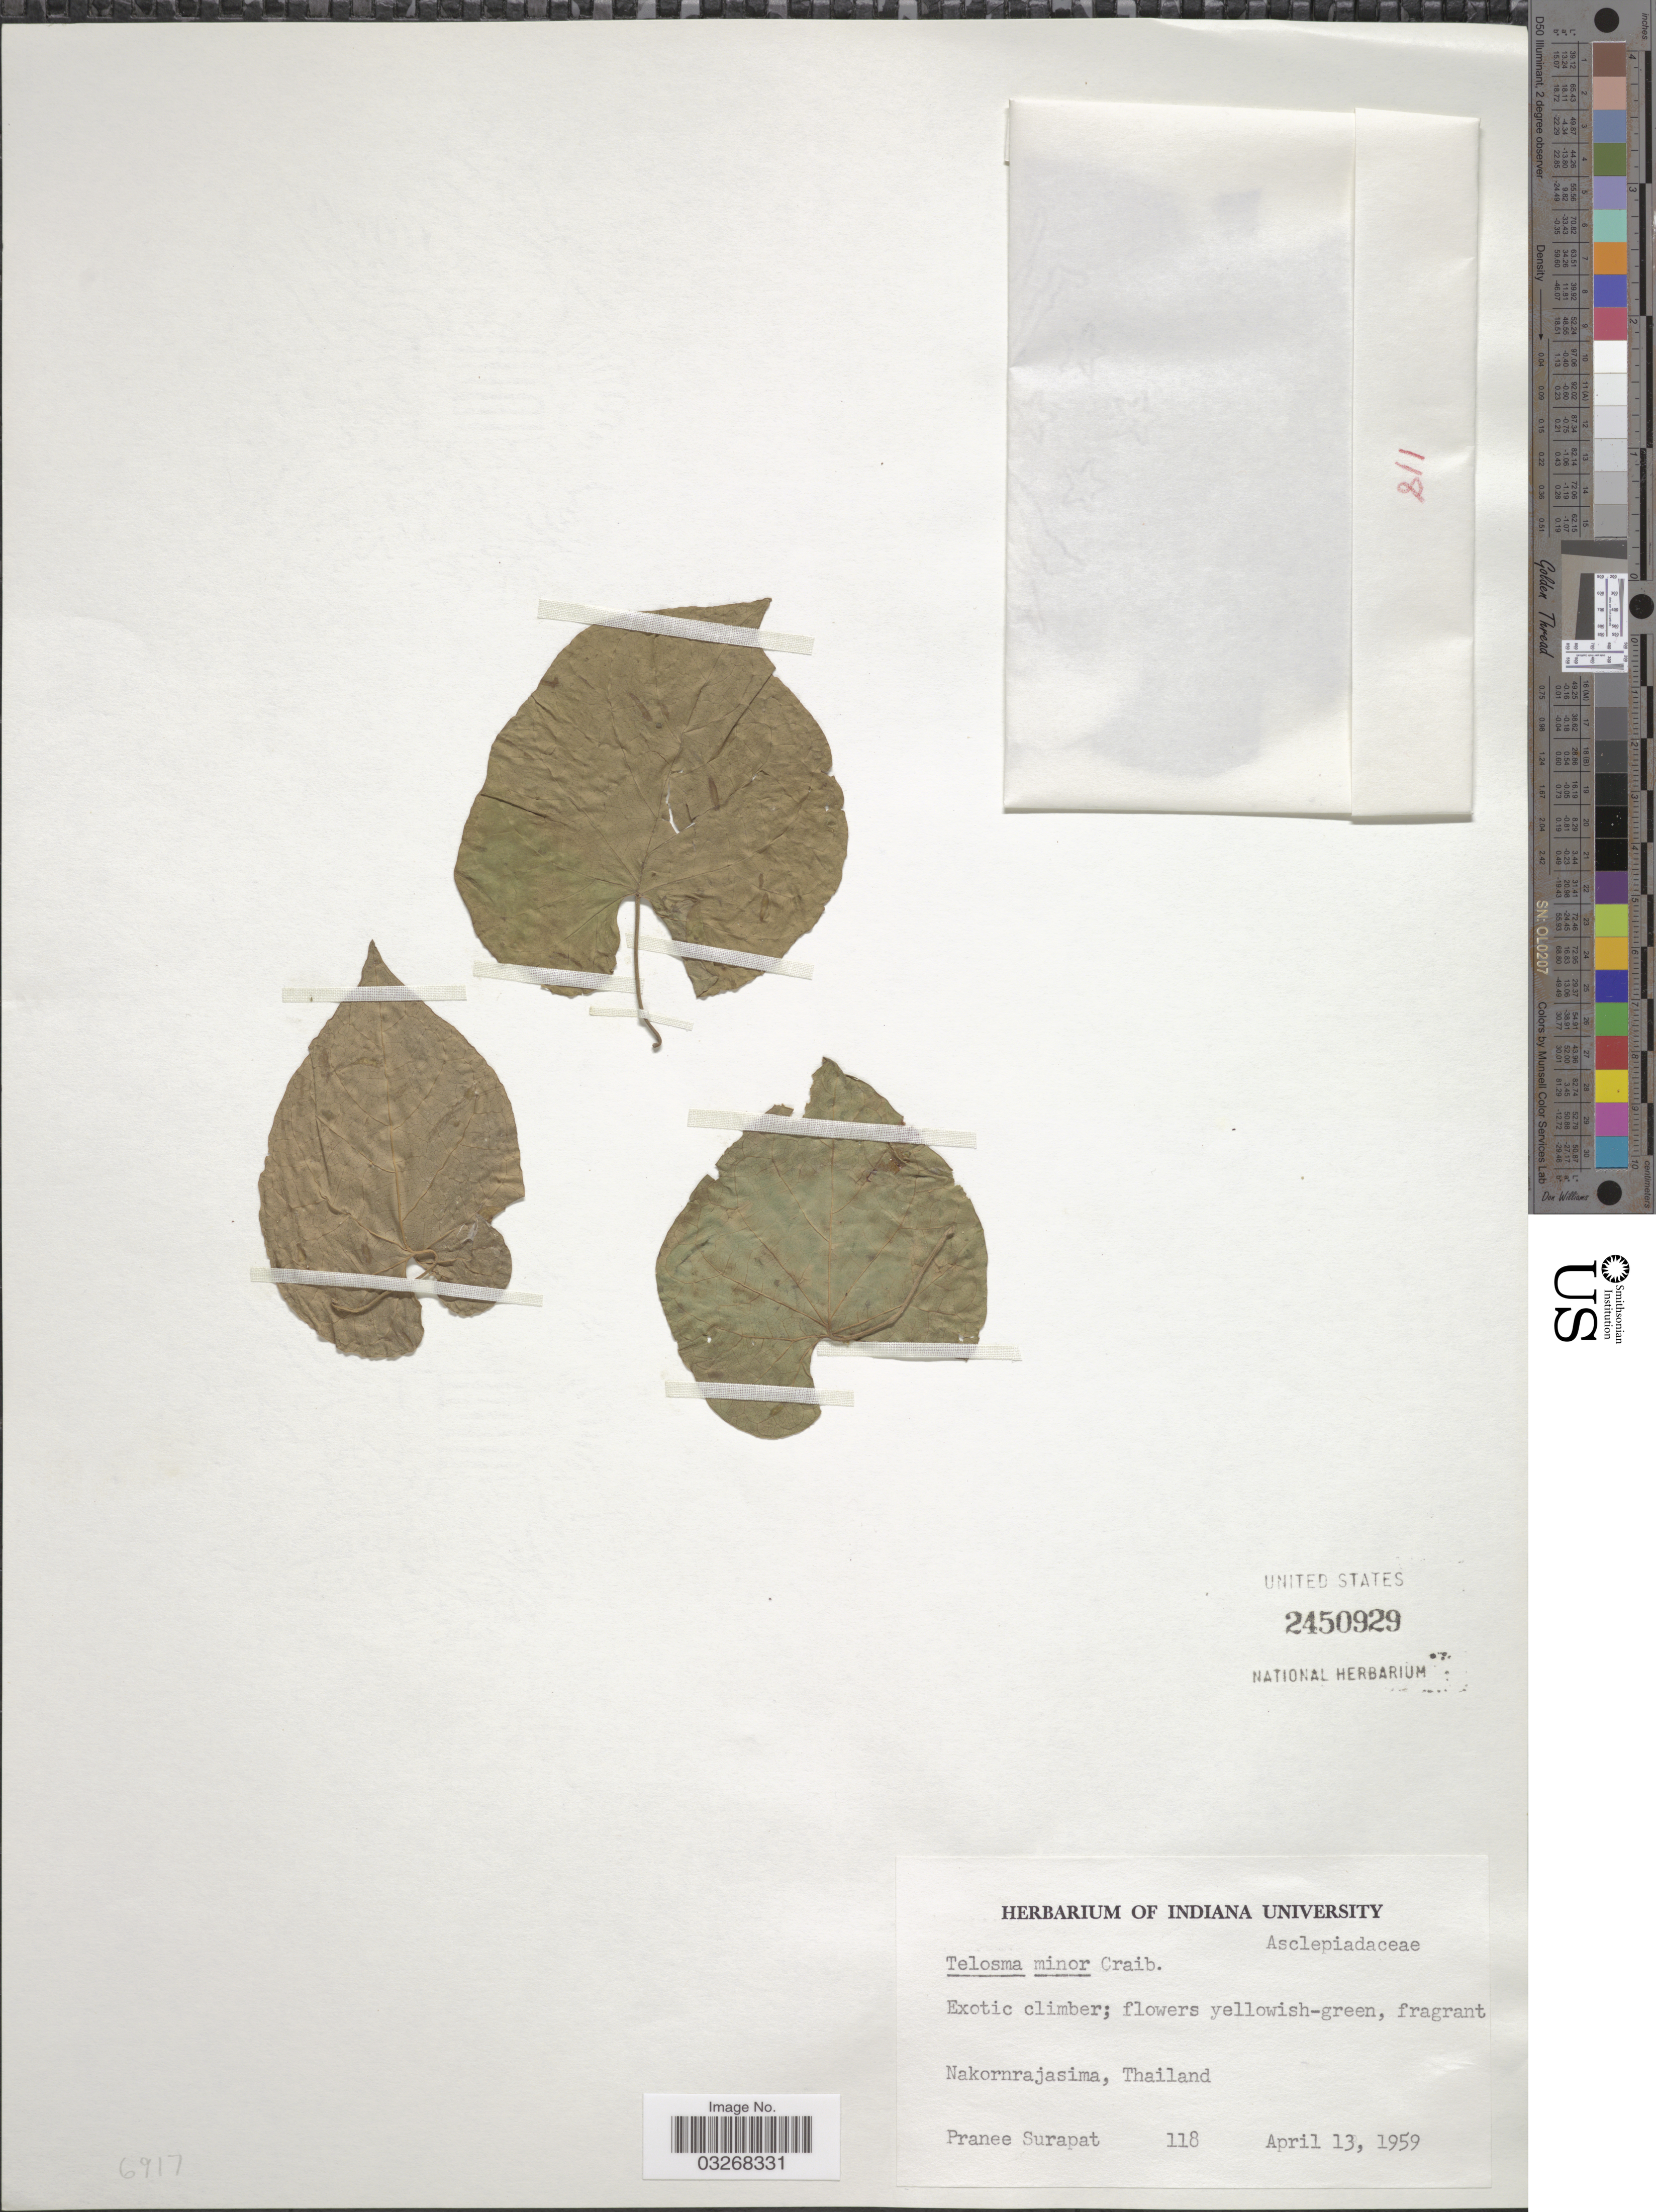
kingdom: Plantae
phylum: Tracheophyta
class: Magnoliopsida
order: Gentianales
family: Apocynaceae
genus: Telosma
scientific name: Telosma minor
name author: (Andrews) Craib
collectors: P. Surapat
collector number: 118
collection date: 1959-04-13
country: Thailand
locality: Nakornrajasima.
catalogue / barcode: US 2450929